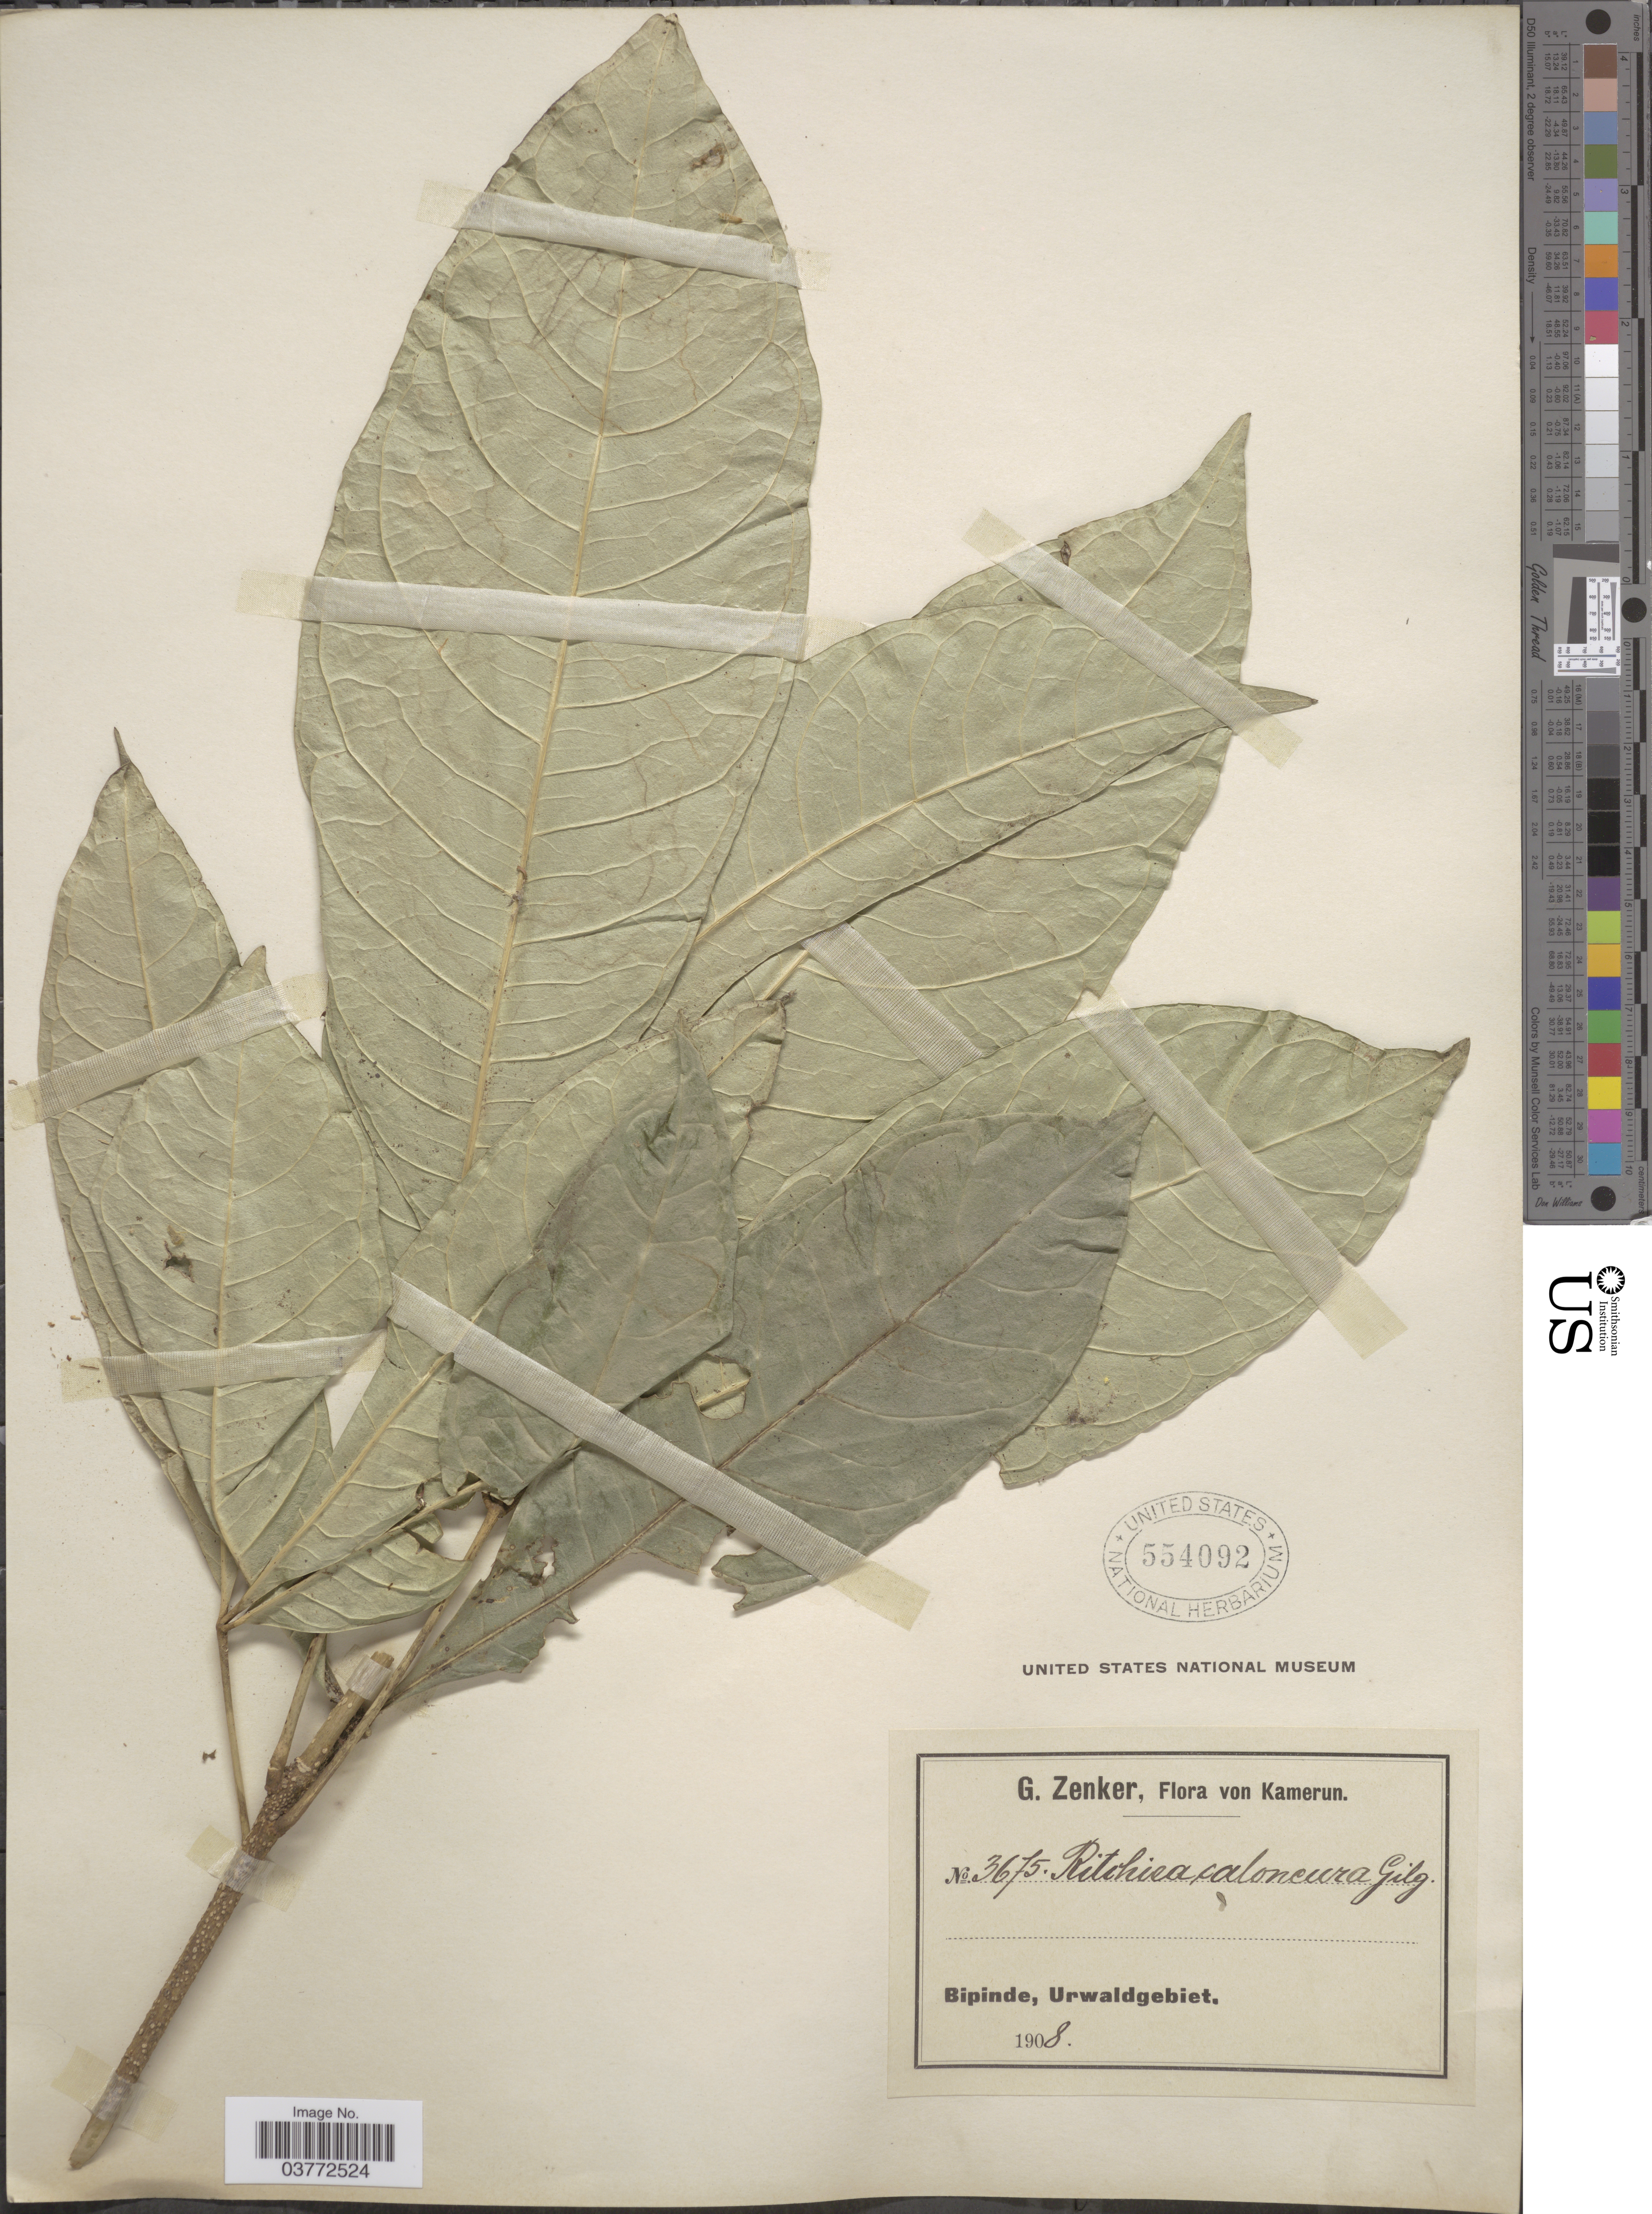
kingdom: Plantae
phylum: Tracheophyta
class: Magnoliopsida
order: Brassicales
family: Capparaceae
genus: Ritchiea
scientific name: Ritchiea caloneura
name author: Gilg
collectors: G. A. Zenker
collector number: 3675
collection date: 1908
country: Cameroon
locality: Kamerun. Bipinde, Urwaldgebiet.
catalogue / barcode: US 554092